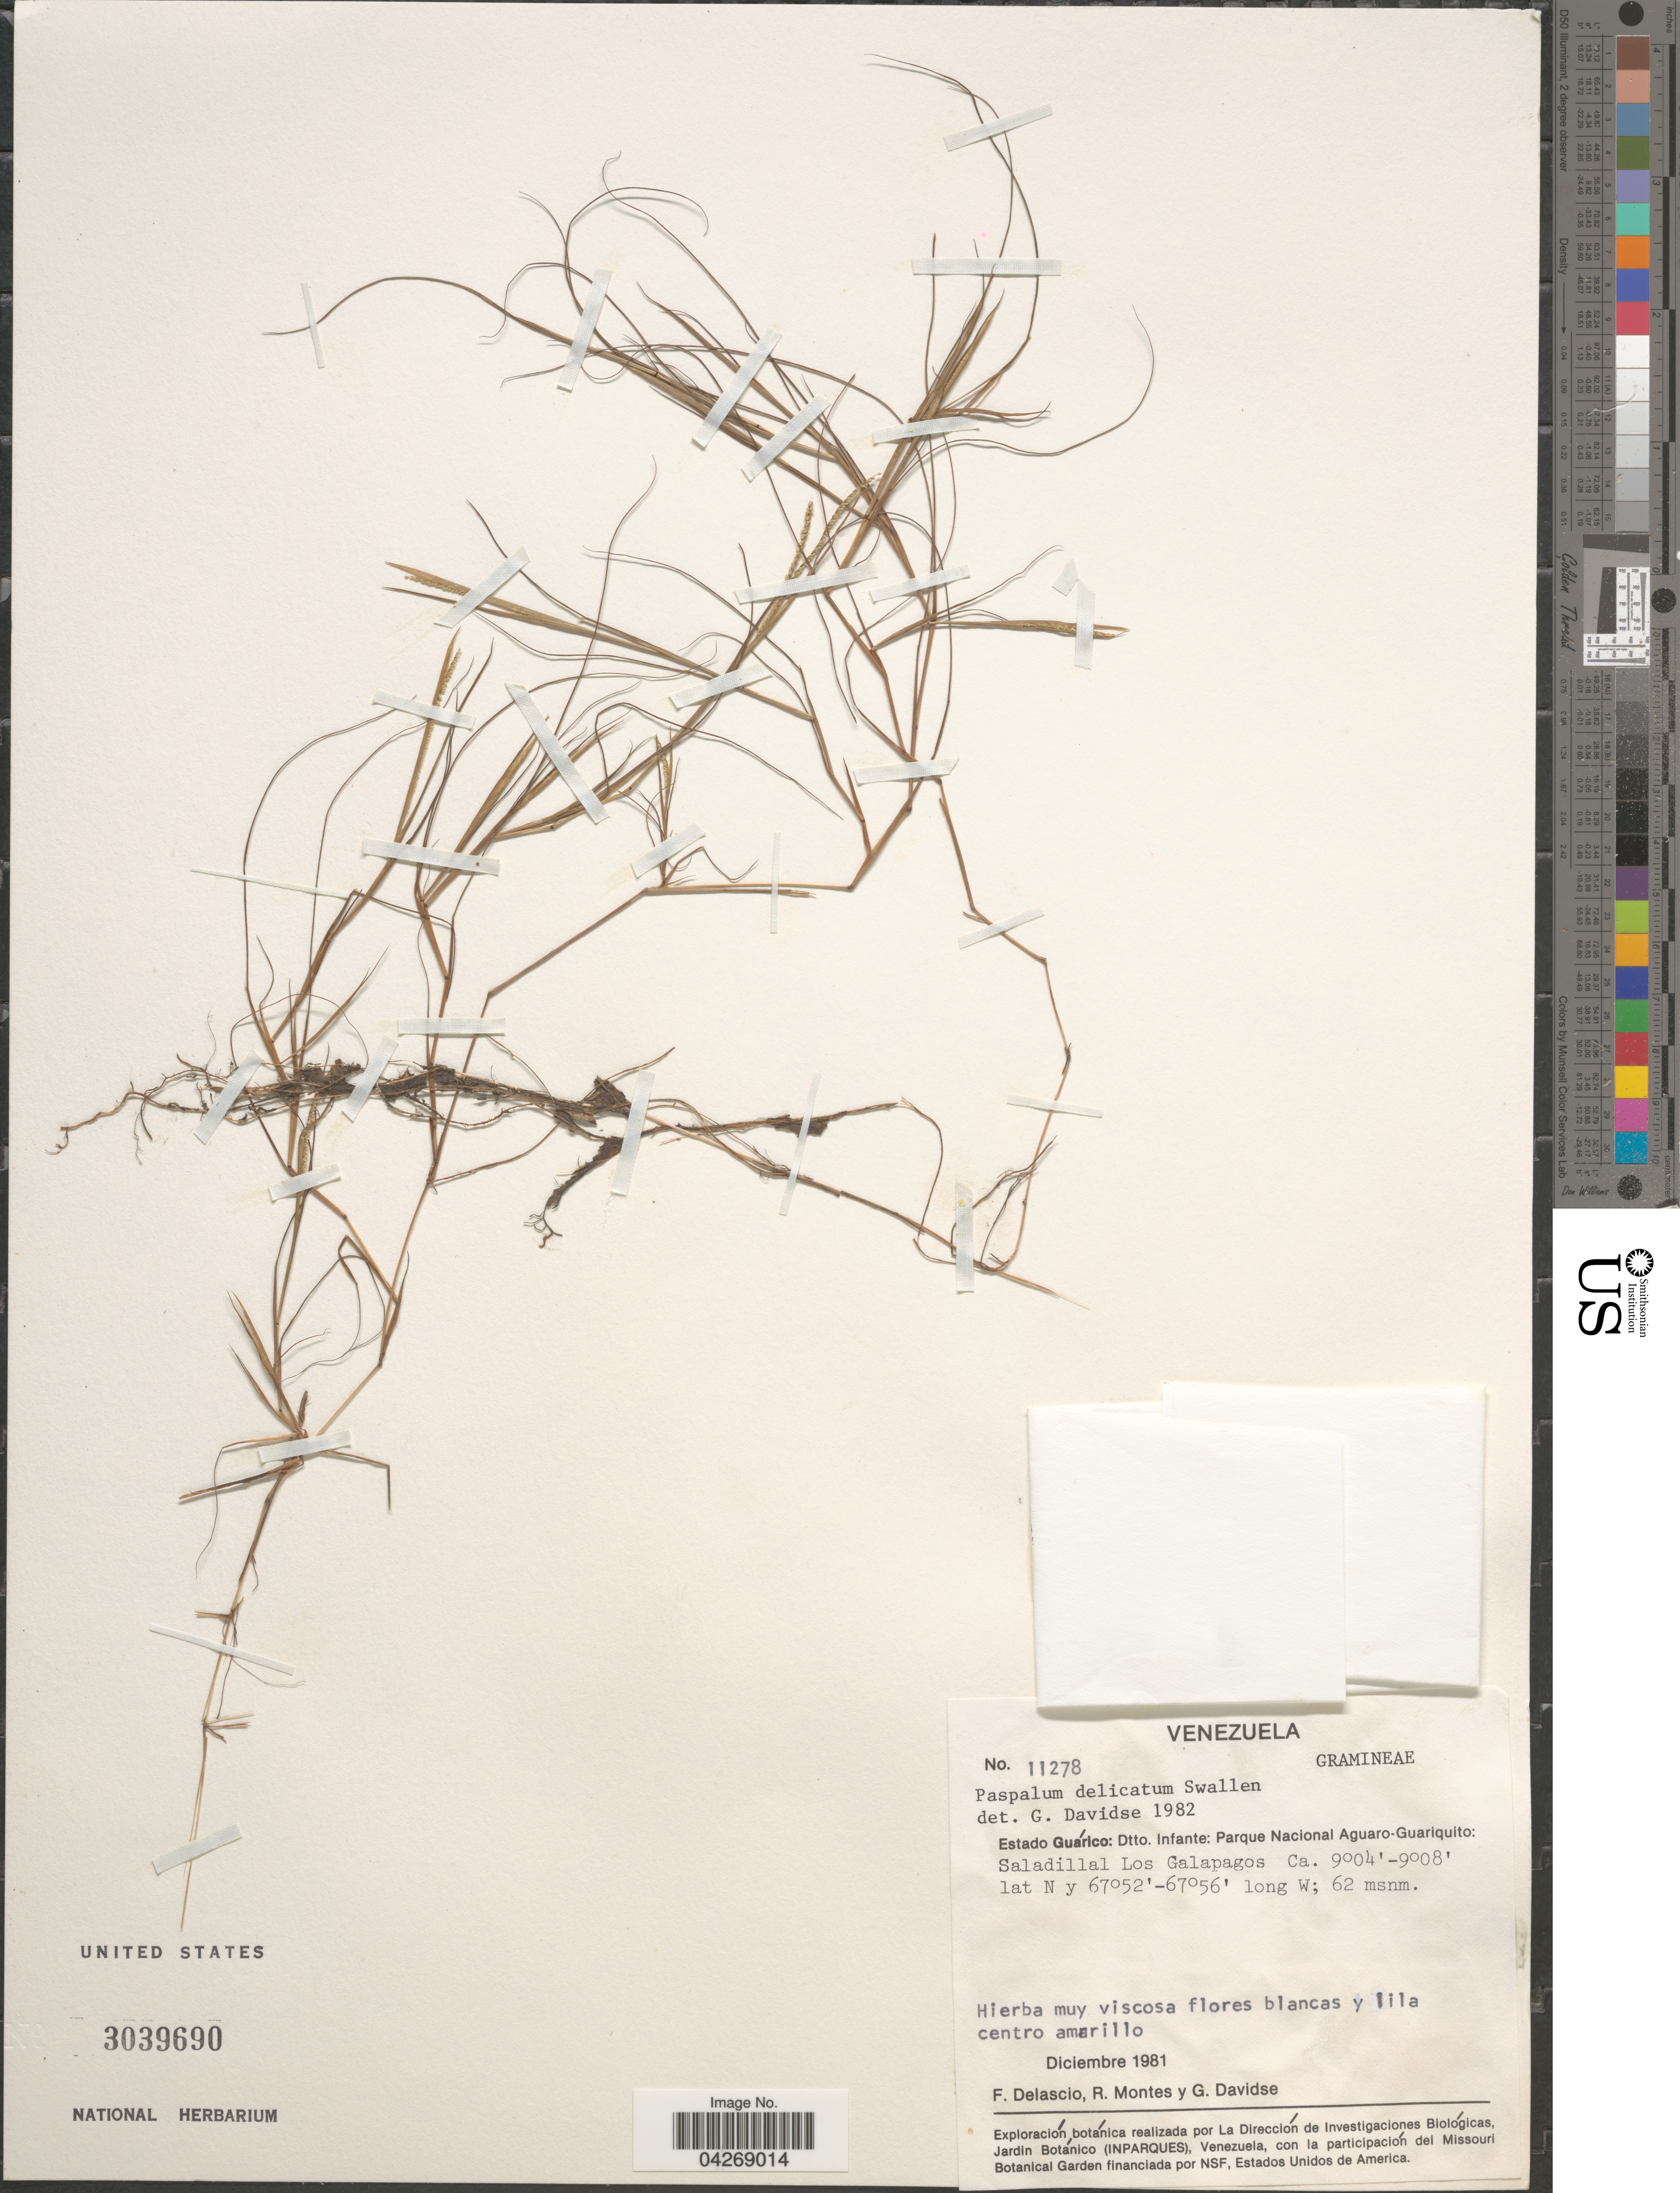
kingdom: Plantae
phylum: Tracheophyta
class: Liliopsida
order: Poales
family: Poaceae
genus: Paspalum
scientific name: Paspalum delicatum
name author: Swallen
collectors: F. Delascio C., R. Montes & G. Davidse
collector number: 11278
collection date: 1981-12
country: Venezuela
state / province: Guarico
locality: Dtto. Infante: Parque Nacional Aguaro-Guariquito: Saladillal Los Galapagos.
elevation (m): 62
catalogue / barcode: US 3039690